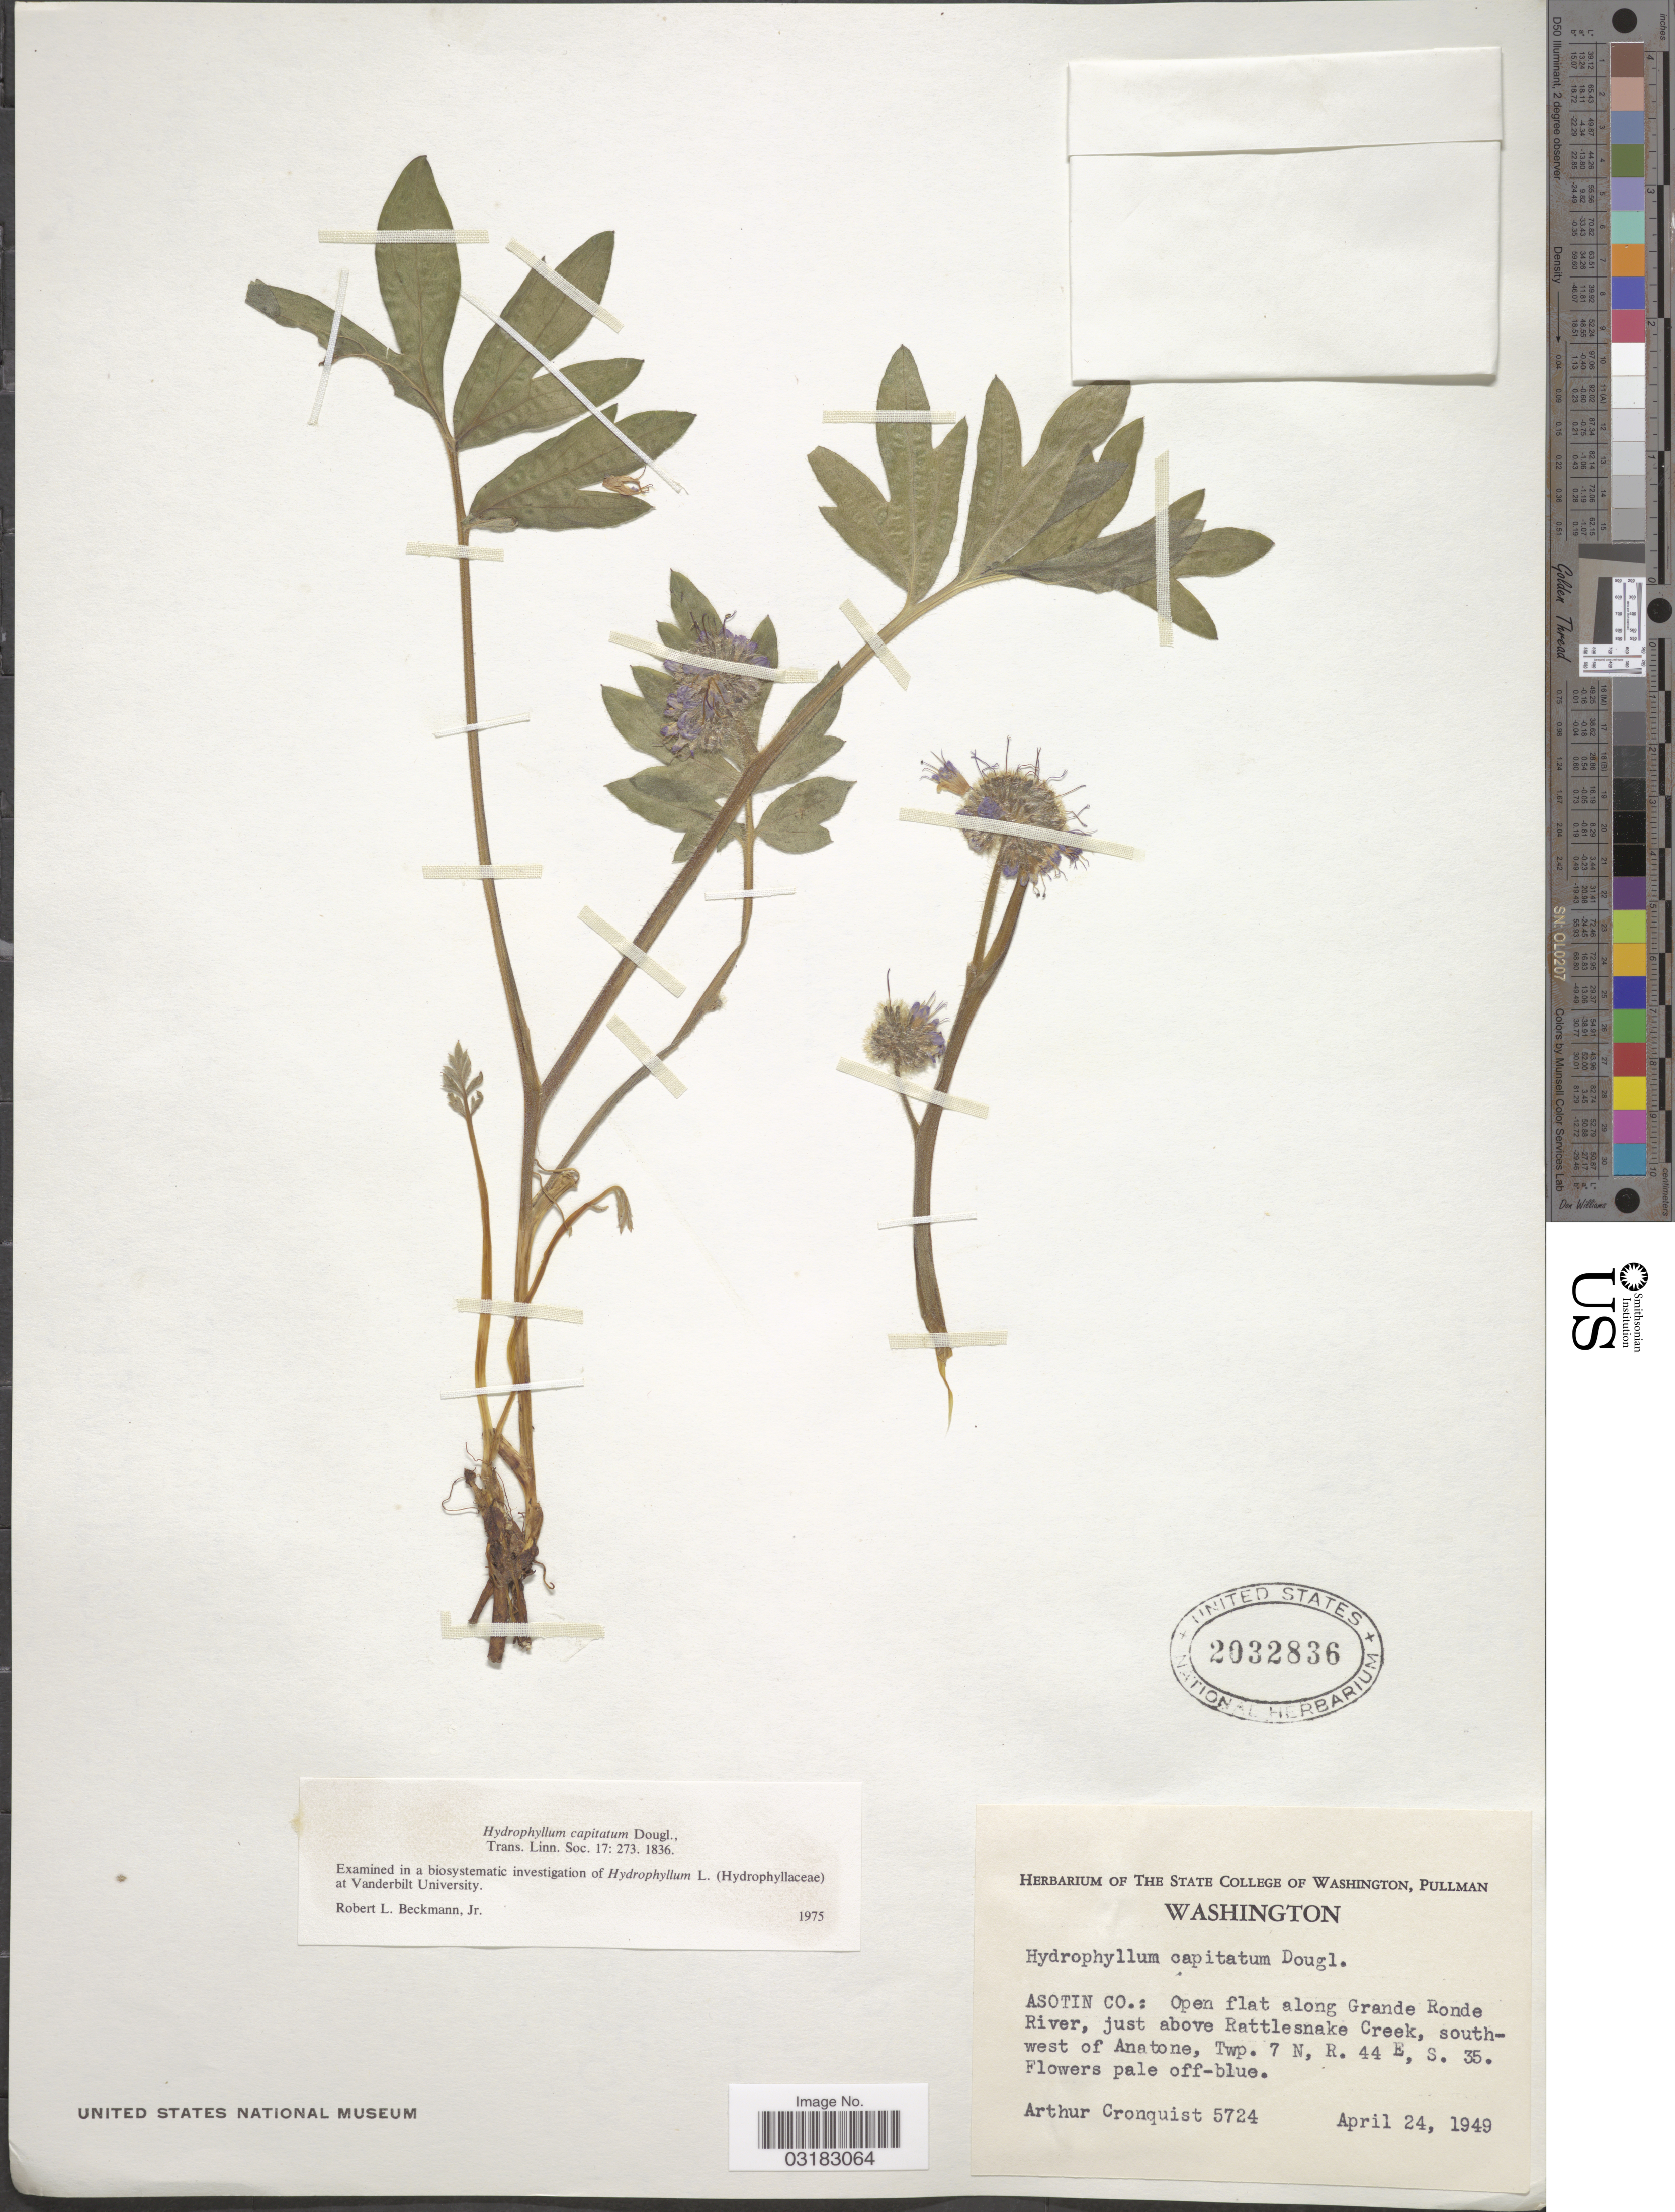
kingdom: Plantae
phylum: Tracheophyta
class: Magnoliopsida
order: Boraginales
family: Hydrophyllaceae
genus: Hydrophyllum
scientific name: Hydrophyllum capitatum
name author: Douglas ex Benth.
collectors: A. J. Cronquist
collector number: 5724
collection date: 1949-04-24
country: United States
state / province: Washington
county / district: Asotin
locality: Asotin Co.: along Grande Ronde River, just above Rattlesnake Creek, southwest of Anatone, Twp. 7 N, R. 44 E, S. 35.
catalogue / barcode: US 2032836